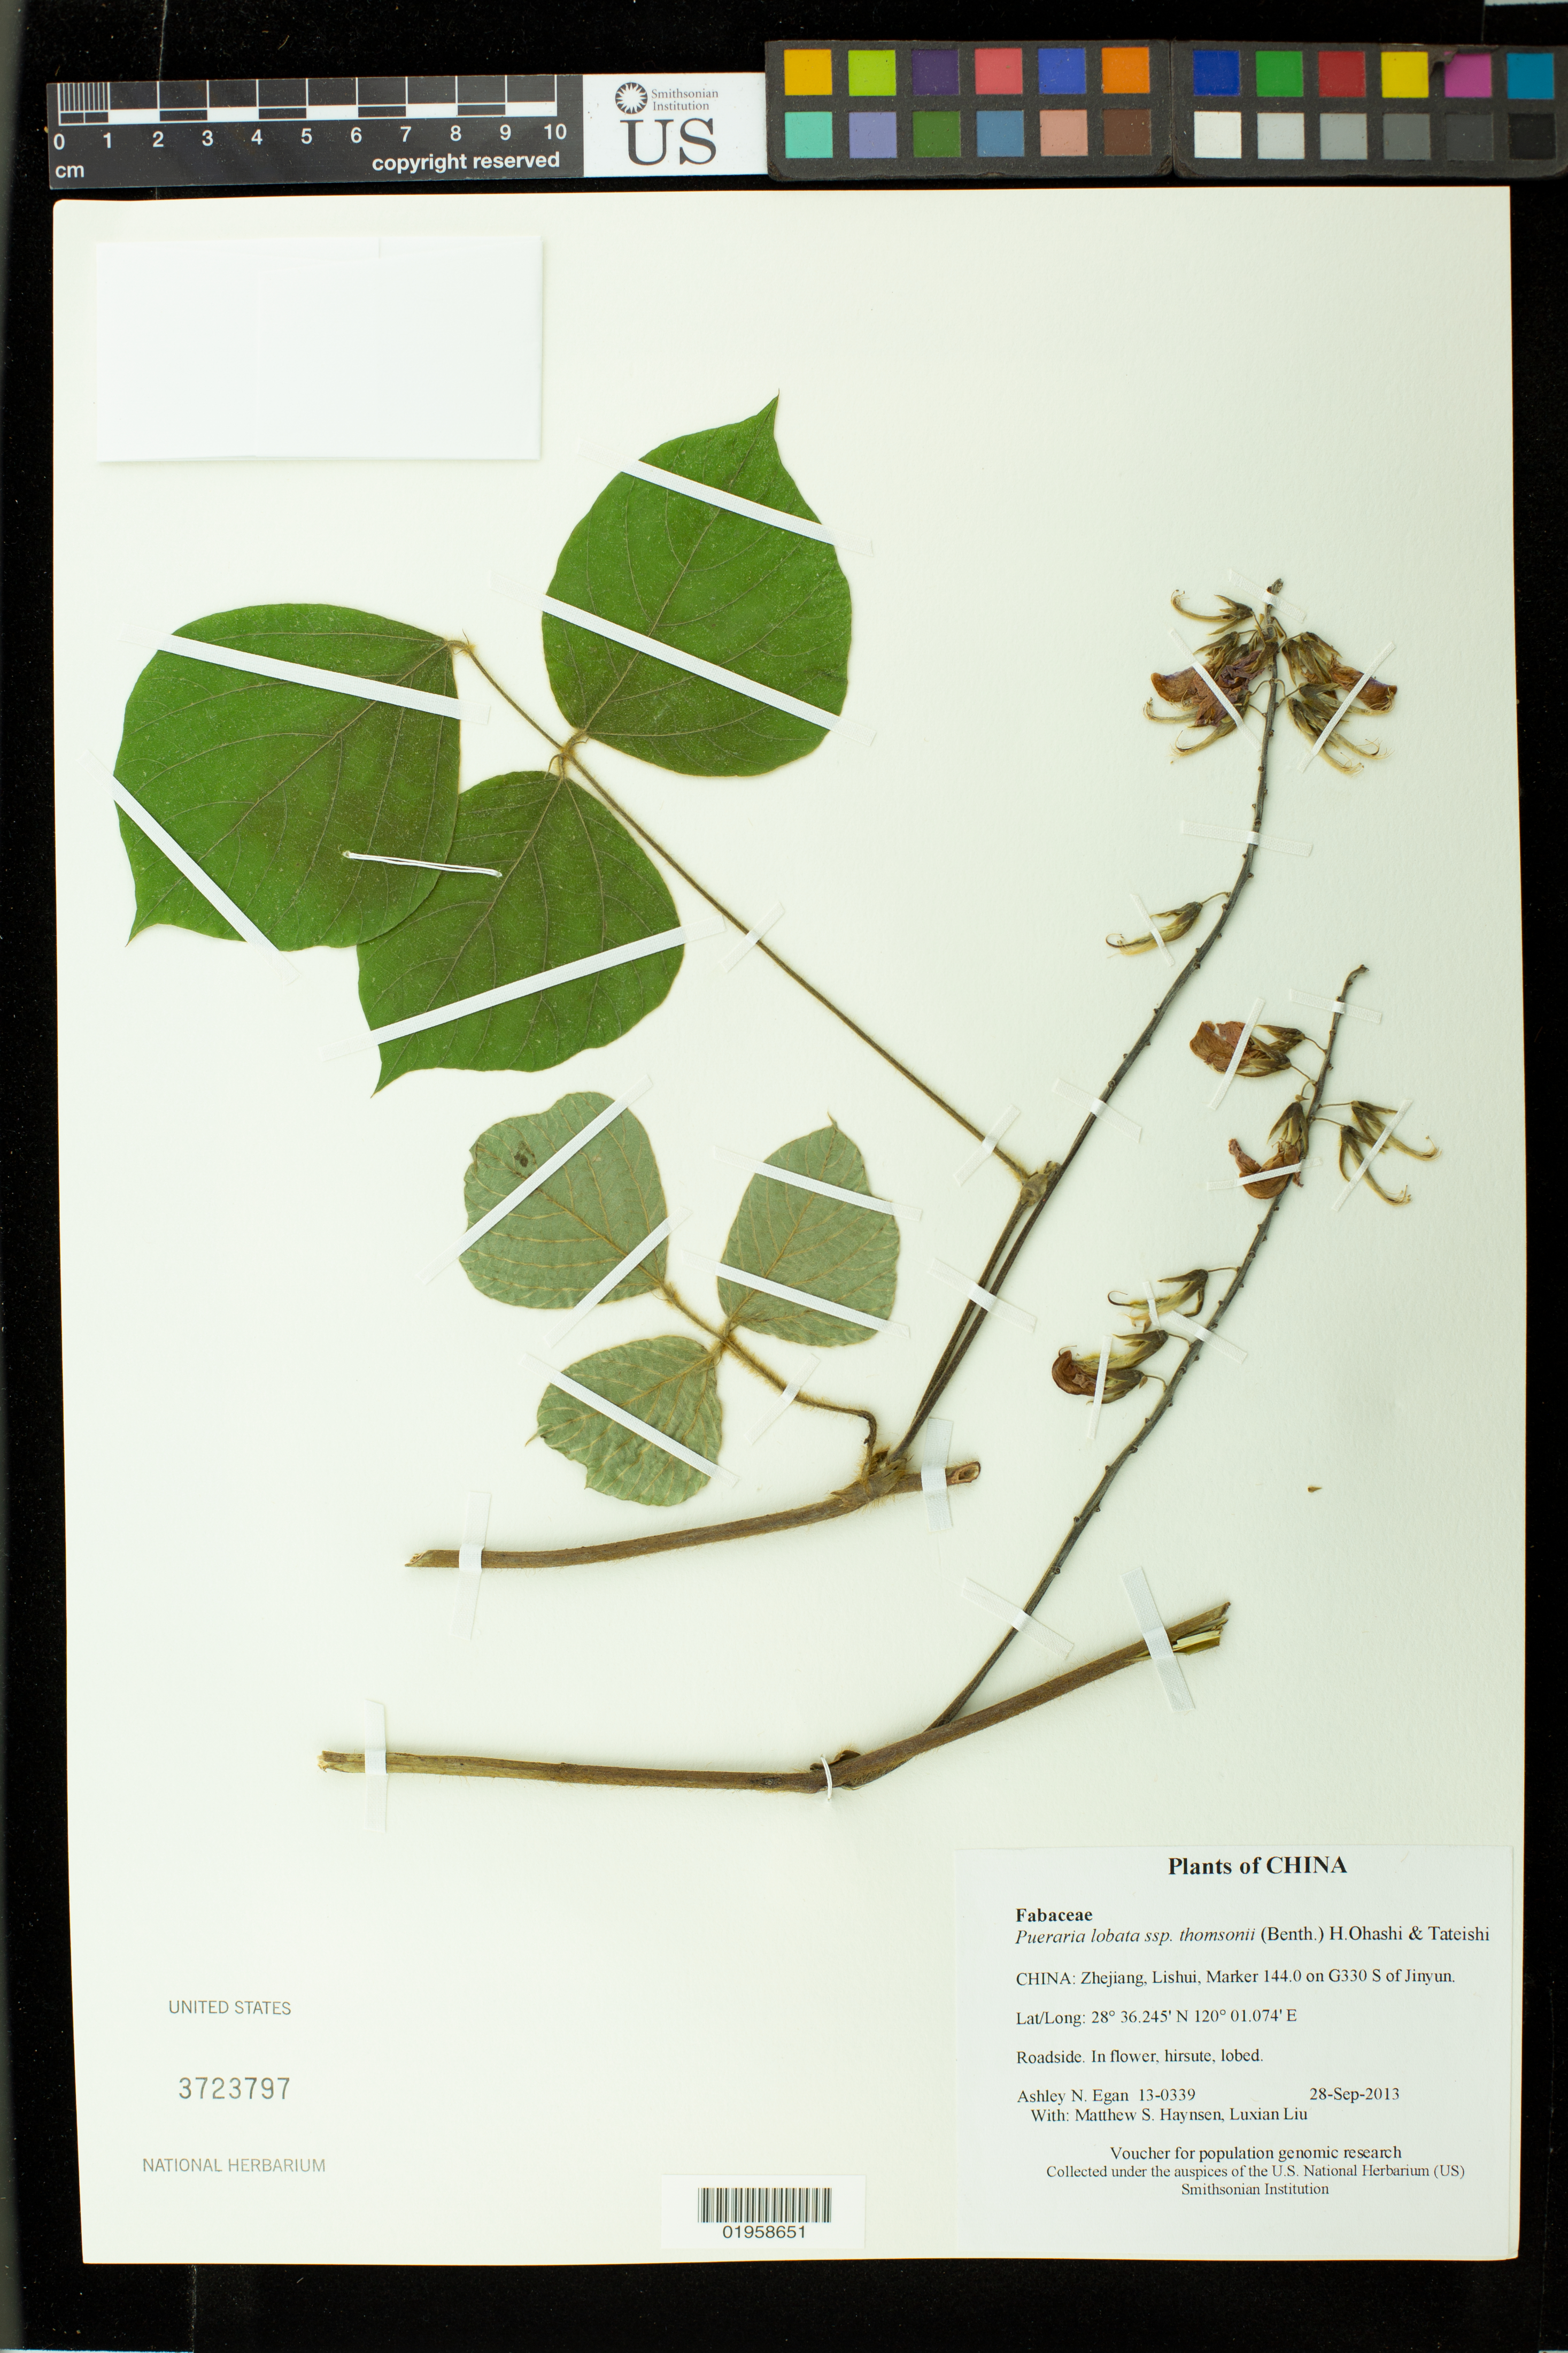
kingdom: Plantae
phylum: Tracheophyta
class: Magnoliopsida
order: Fabales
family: Fabaceae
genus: Pueraria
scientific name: Pueraria lobata subsp. thomsonii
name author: (Benth.) H. Ohashi & Tateishi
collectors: A. N. Egan, M. Hansen & L. Liu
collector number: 13-0339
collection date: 2013-09-28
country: China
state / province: Zhejiang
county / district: Lishui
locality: Marker 144.0 on G330 S of Jinyun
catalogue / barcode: US 3723797